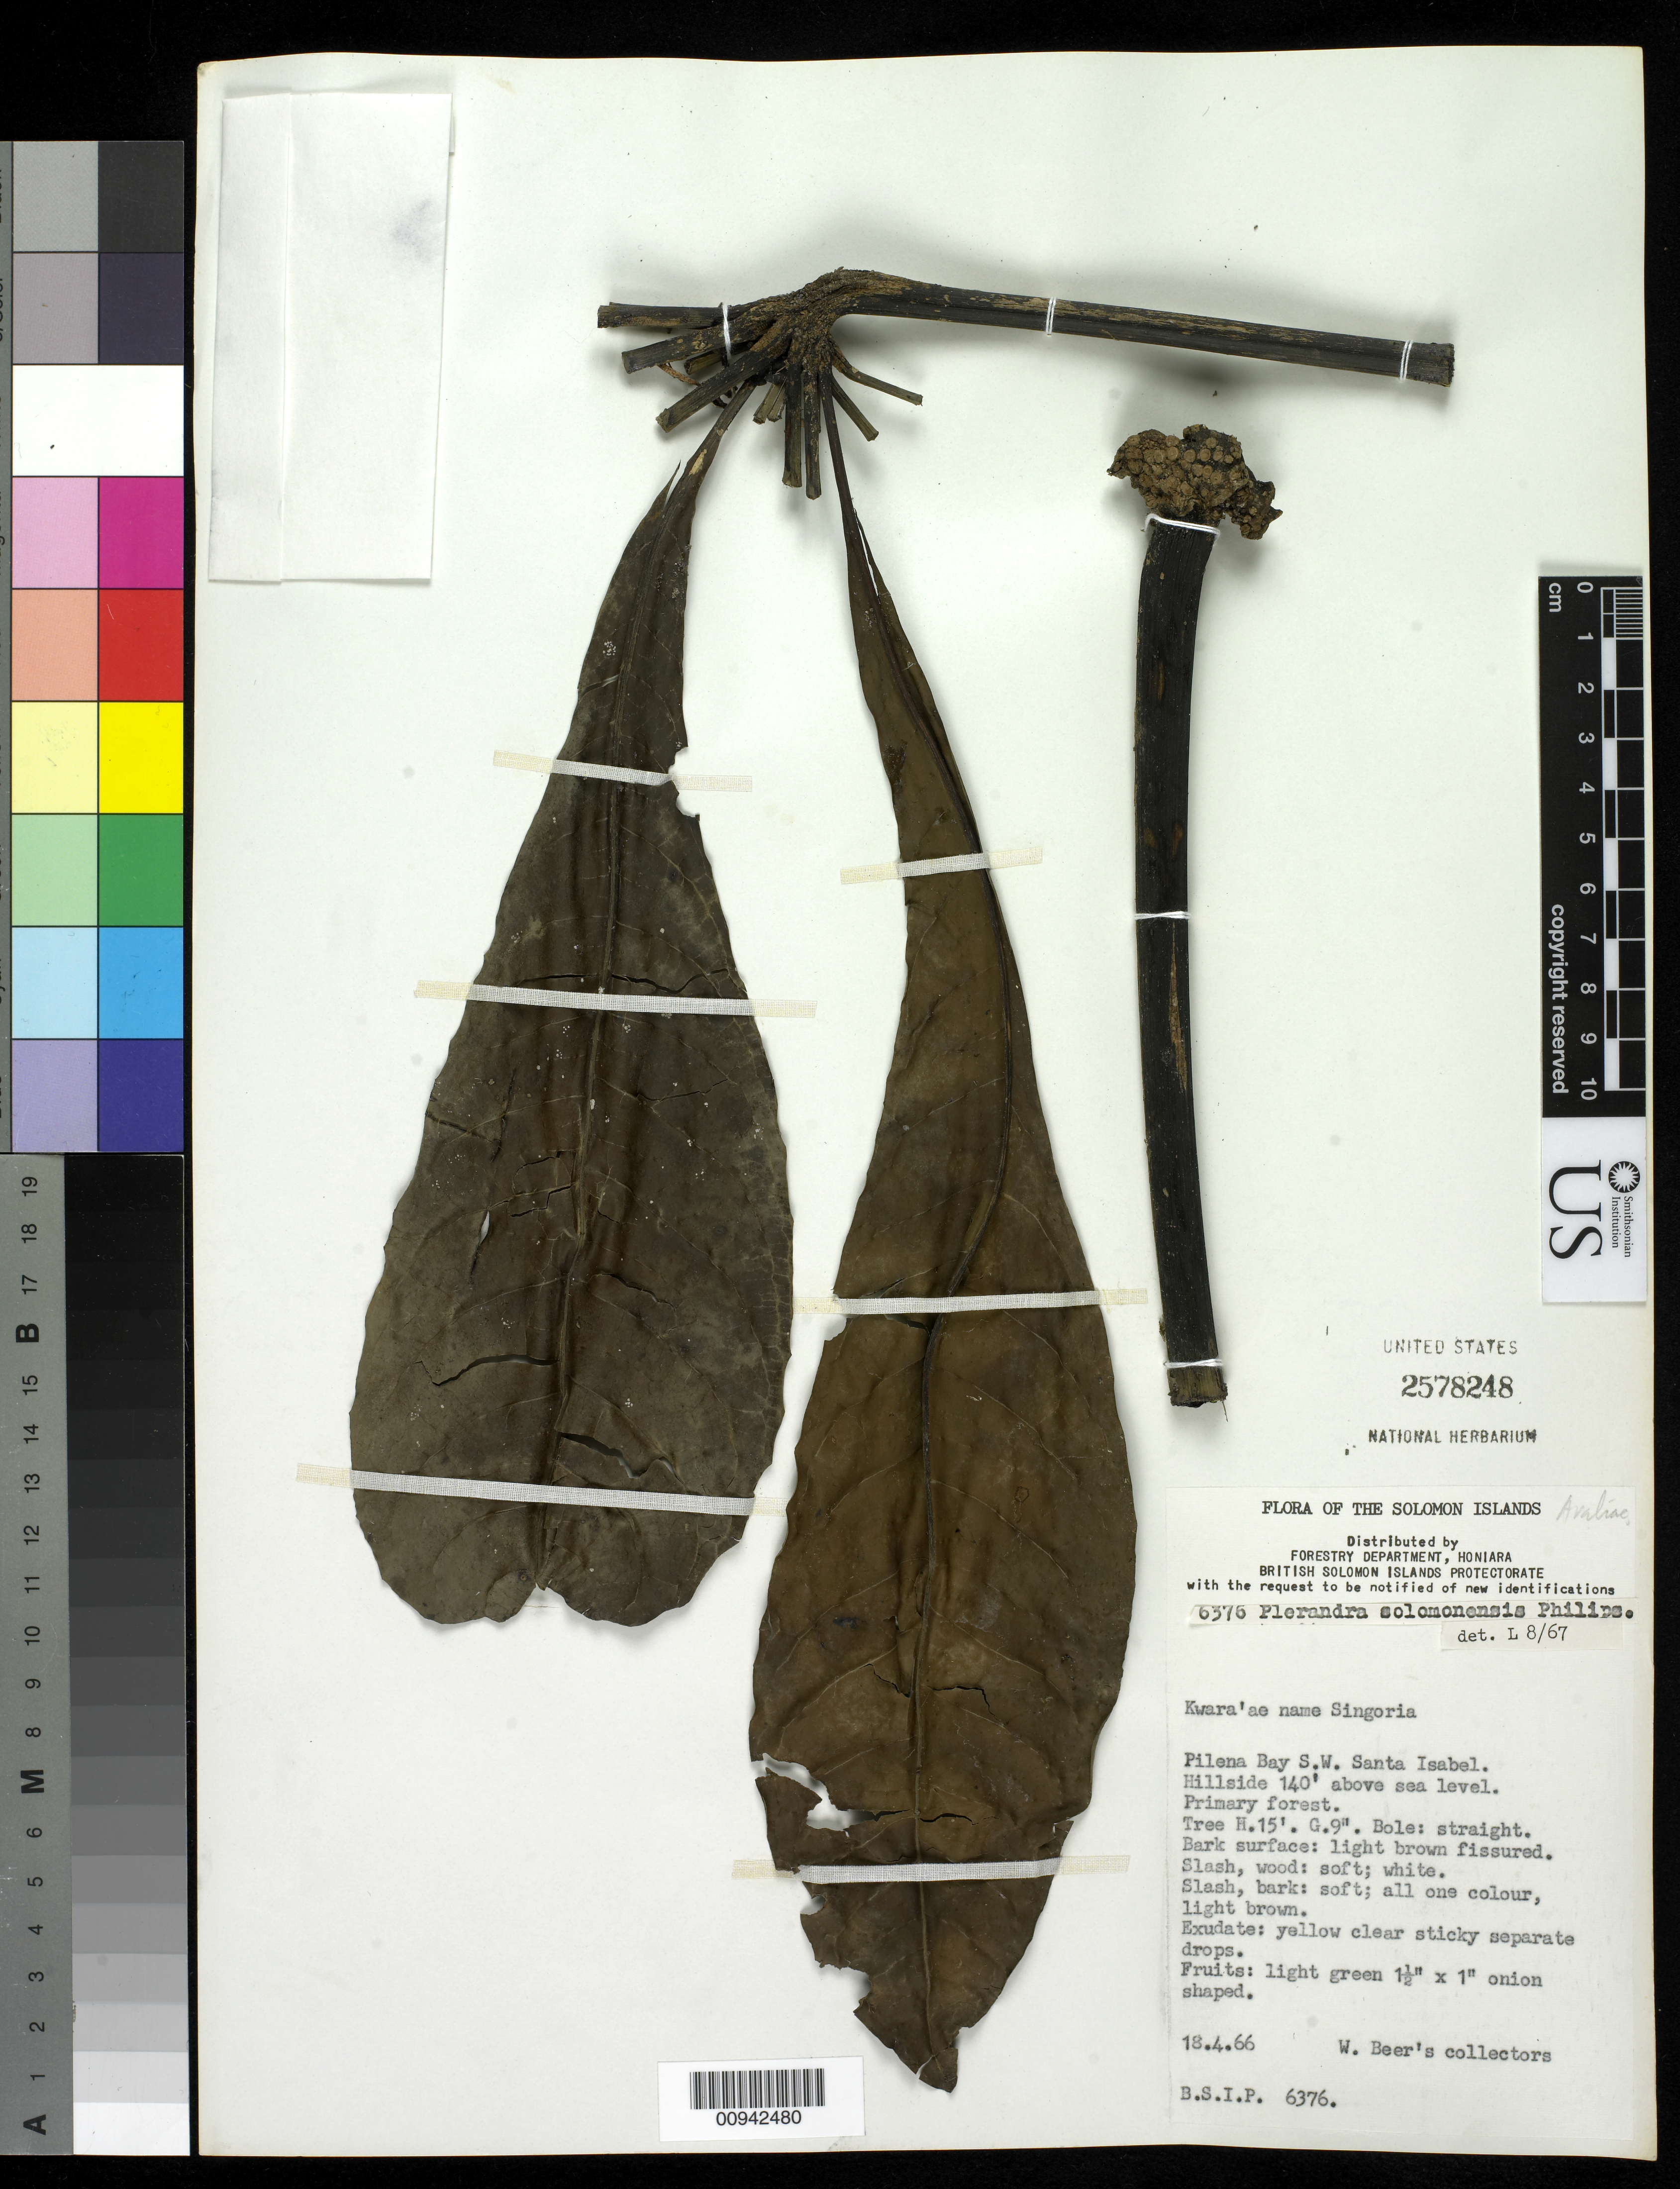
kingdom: Plantae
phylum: Tracheophyta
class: Magnoliopsida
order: Apiales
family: Araliaceae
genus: Plerandra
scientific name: Plerandra solomonensis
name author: Philipson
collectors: W. Beer's Collectors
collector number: BSIP 6376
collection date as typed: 18 Apr 1966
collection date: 1966-04-18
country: Solomon Islands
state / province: Isabel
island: Santa Isabel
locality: Pilena Bay SW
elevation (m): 43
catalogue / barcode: US 2578248